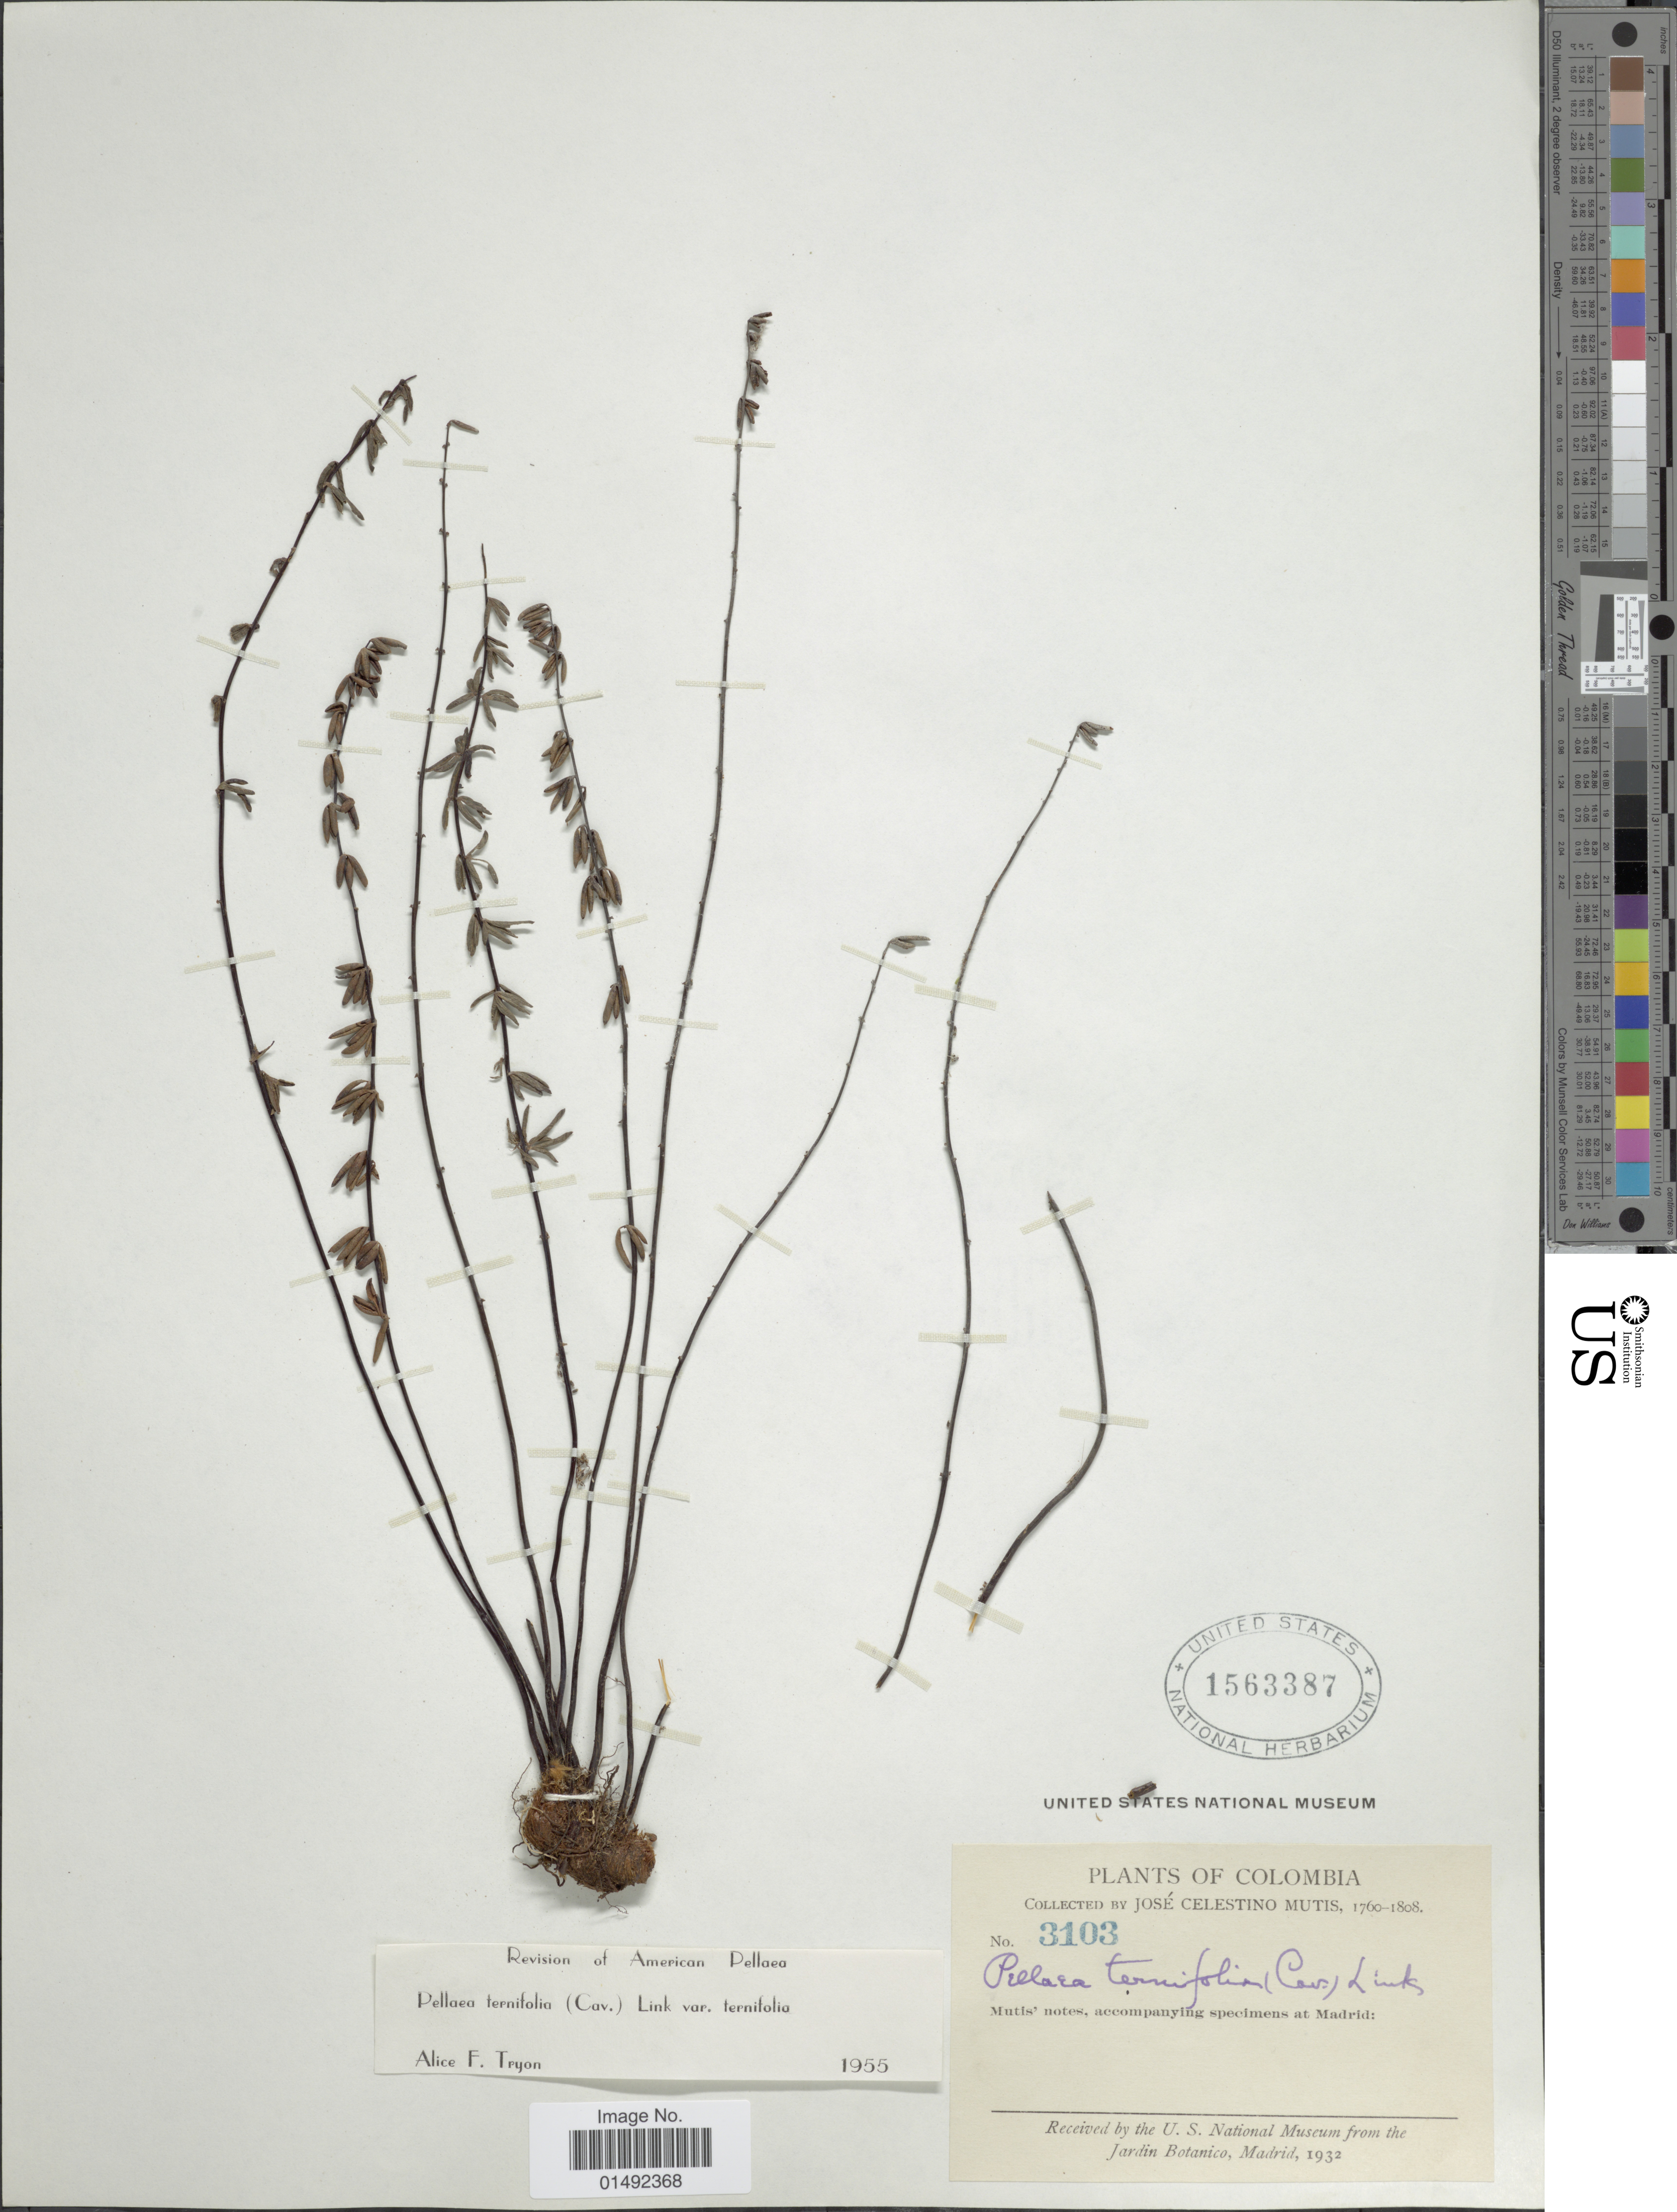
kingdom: Plantae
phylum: Tracheophyta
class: Polypodiopsida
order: Polypodiales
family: Pteridaceae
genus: Pellaea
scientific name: Pellaea ternifolia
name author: (Cav.) Link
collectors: J. C. B. Mutis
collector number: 3103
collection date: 1760/1808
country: Colombia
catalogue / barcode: US 1563387